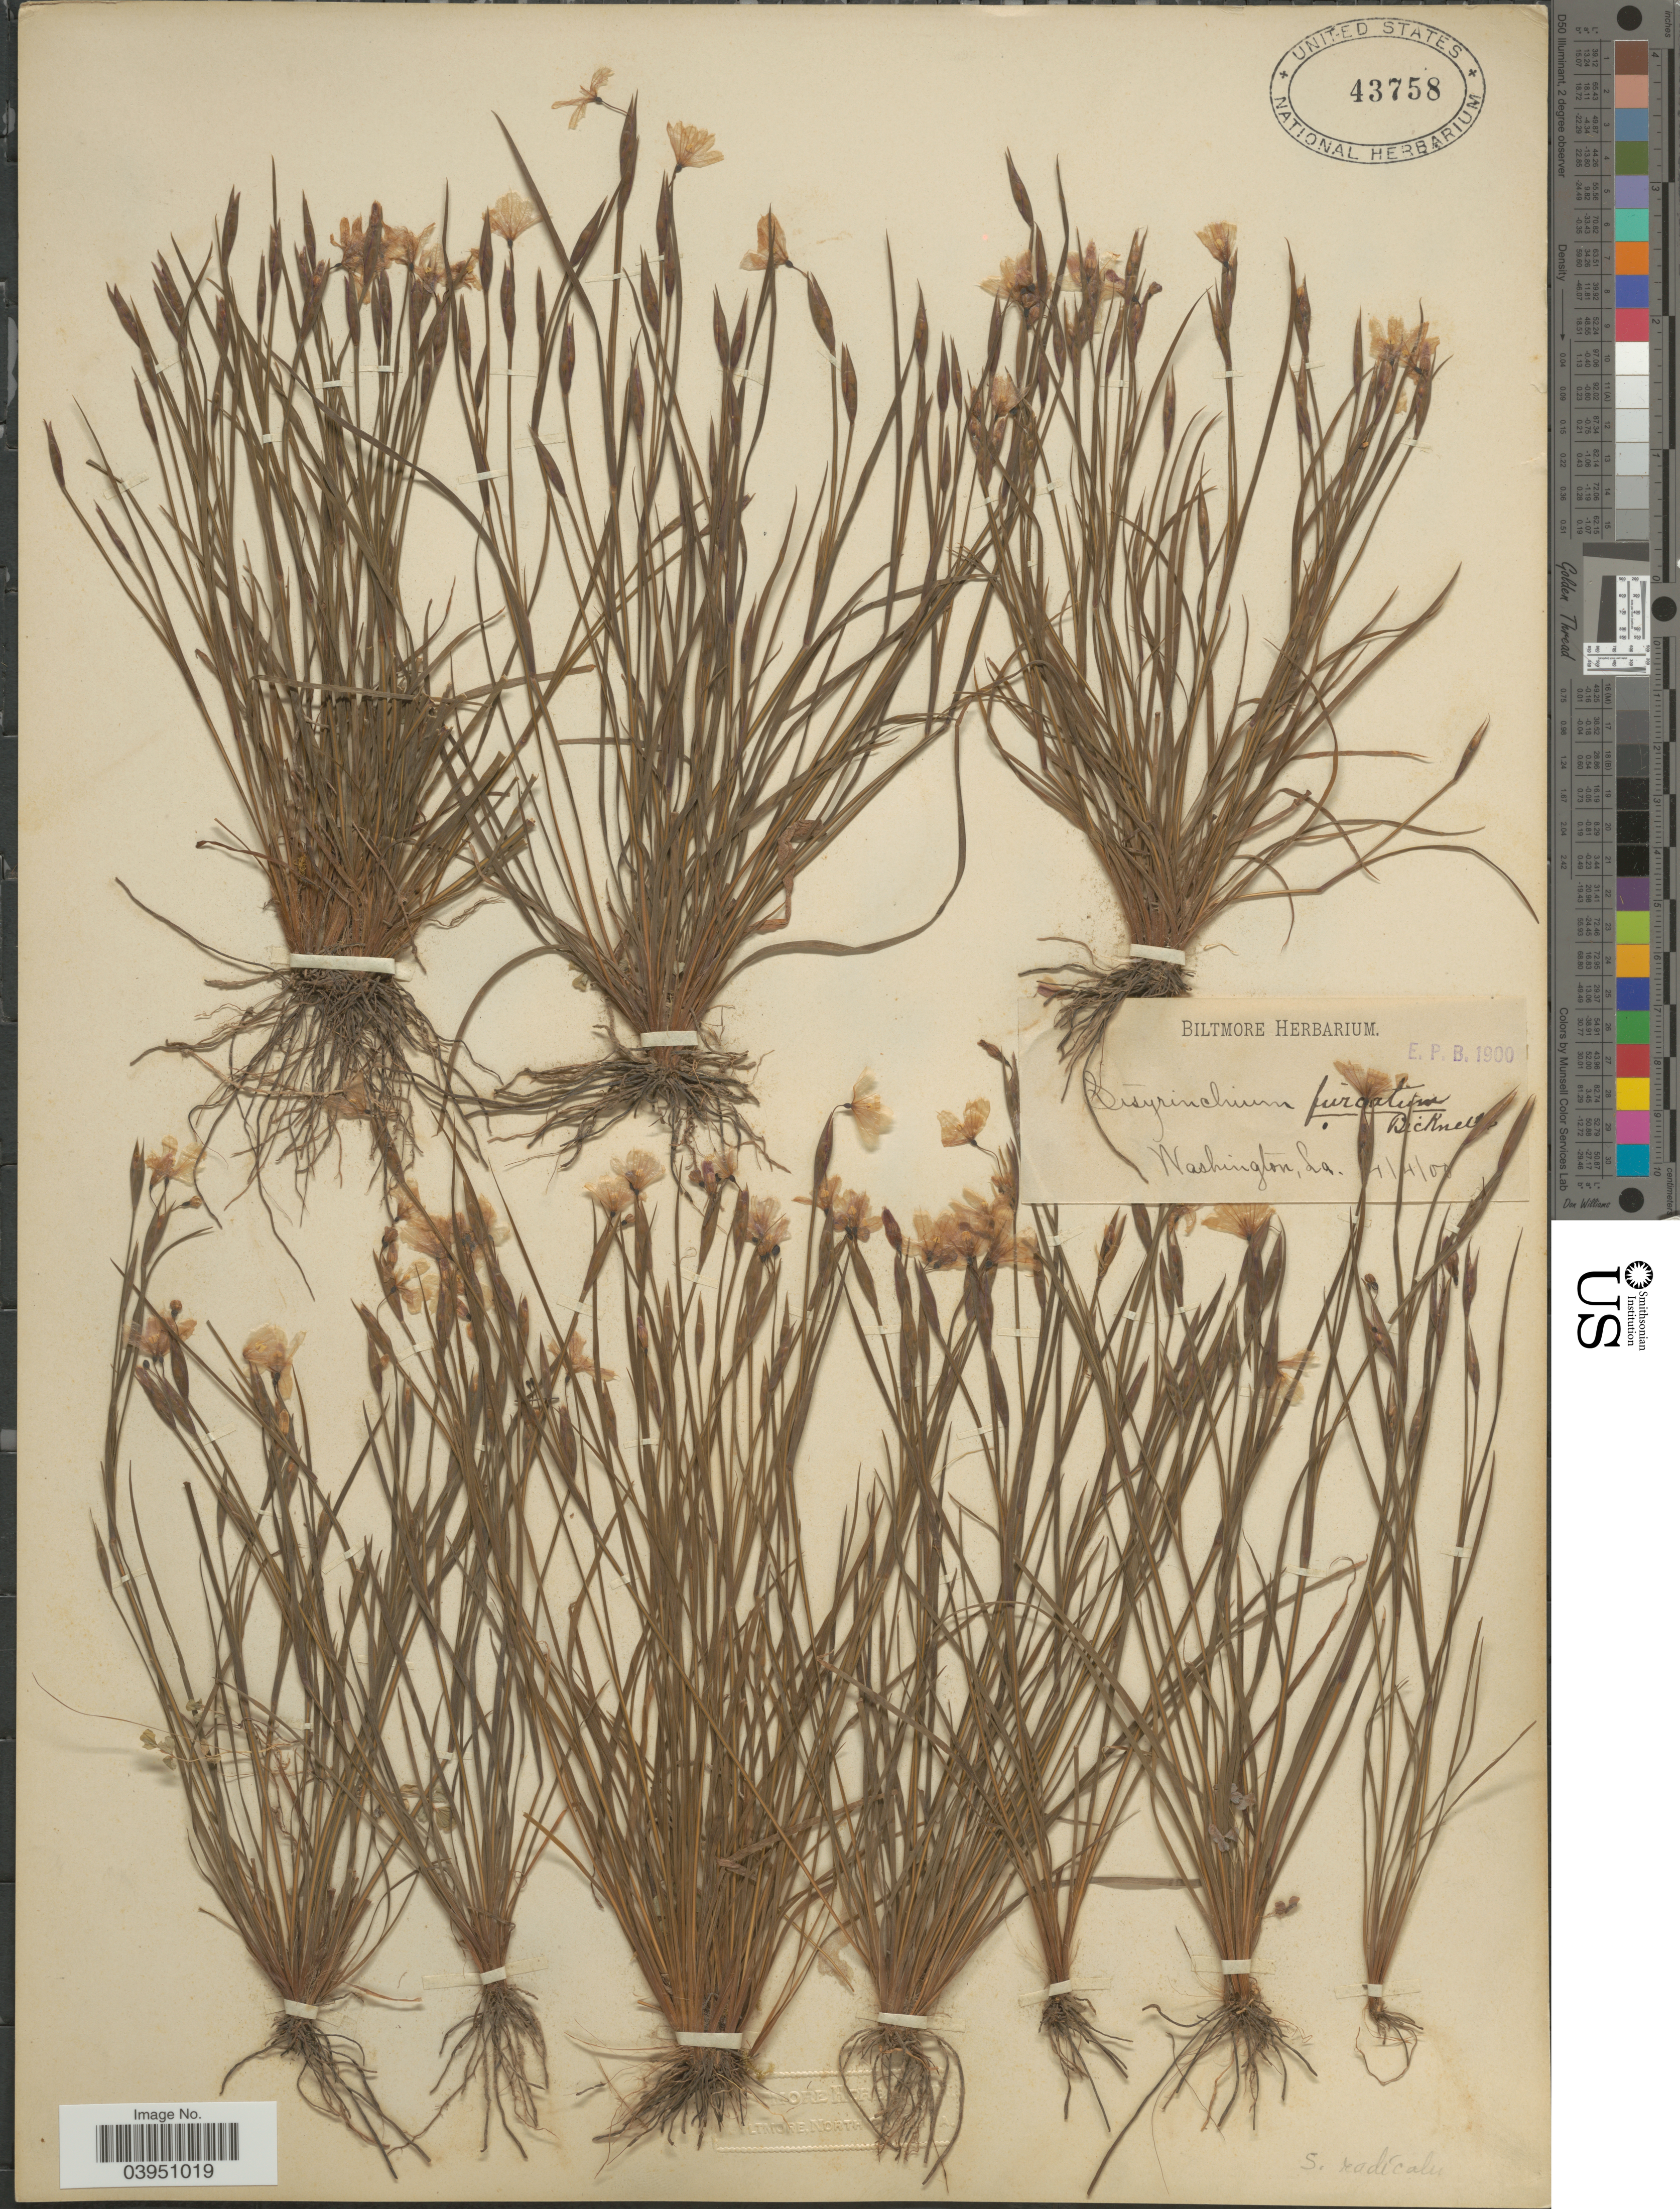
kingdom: Plantae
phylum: Tracheophyta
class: Liliopsida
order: Asparagales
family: Iridaceae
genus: Sisyrinchium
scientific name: Sisyrinchium furcatum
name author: E.P. Bicknell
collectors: ex herb. Biltmore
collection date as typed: Transcribed d/m/y: 4/4/0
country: United States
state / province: Louisiana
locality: Washington.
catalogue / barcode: US 43758